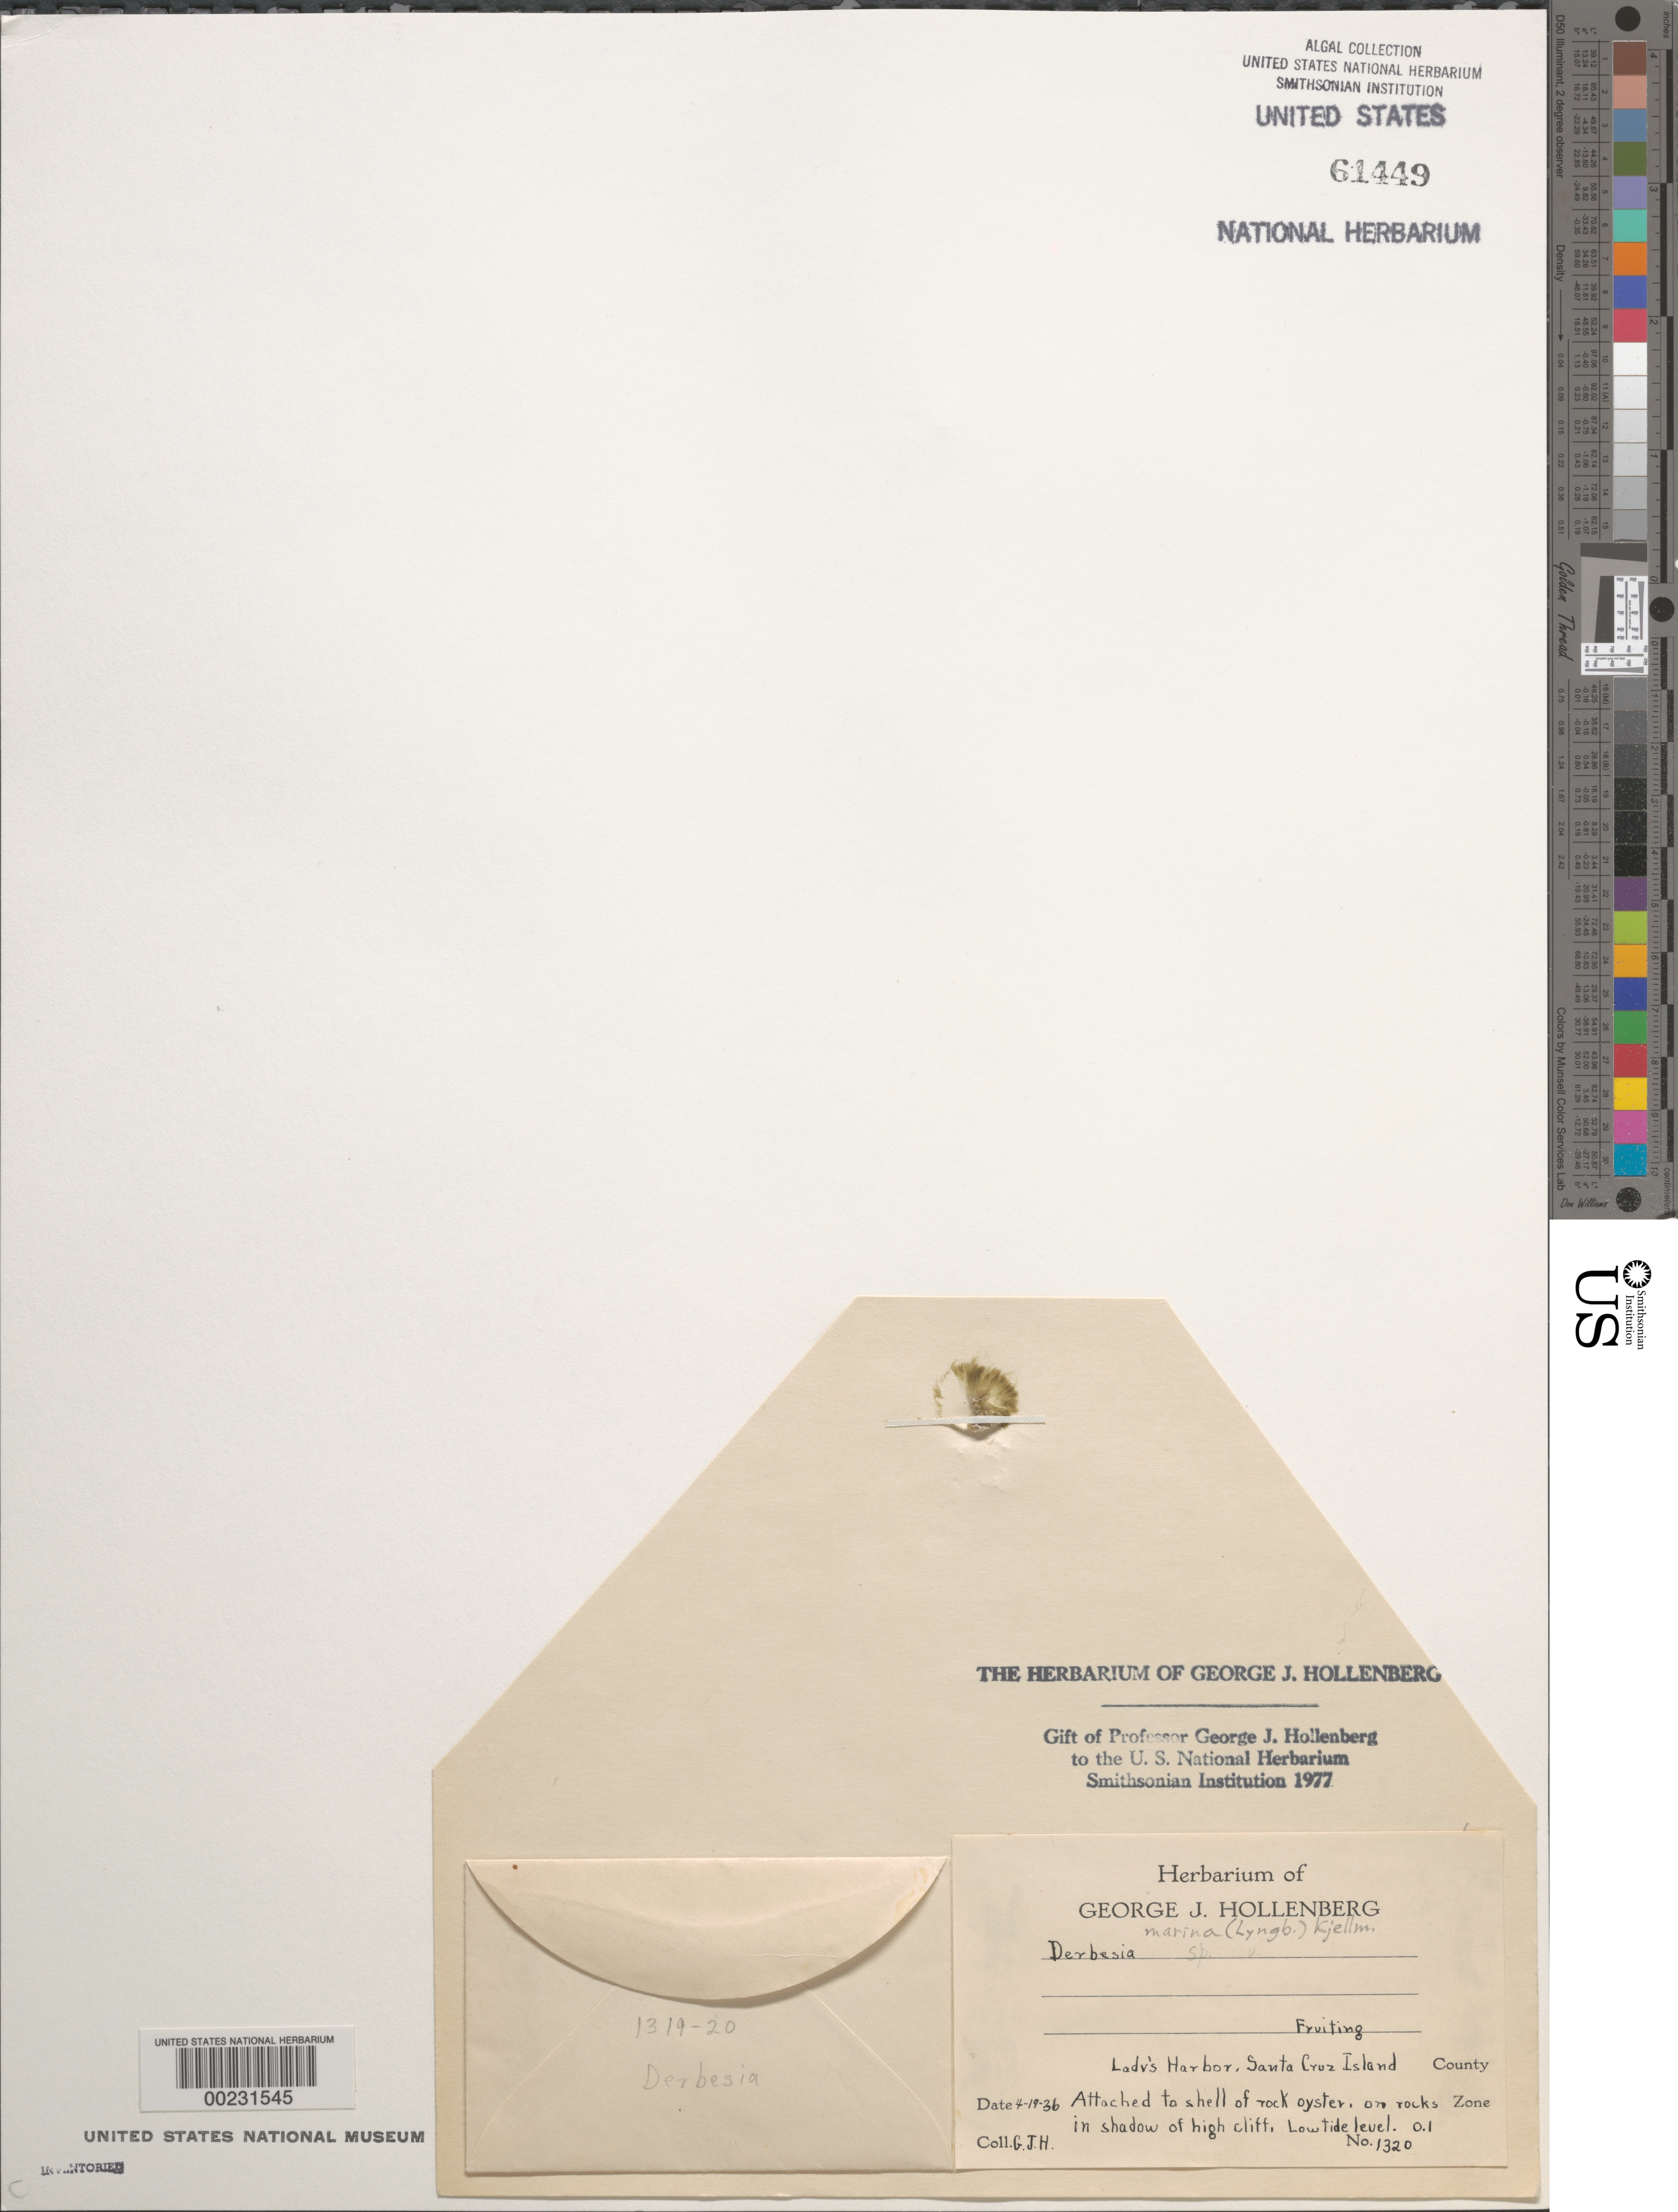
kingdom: Plantae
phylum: Chlorophyta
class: Ulvophyceae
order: Bryopsidales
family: Derbesiaceae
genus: Derbesia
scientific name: Derbesia marina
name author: (Lyngb.) Solier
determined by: Hollenberg, George J.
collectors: G. Hollenberg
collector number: GJH 1320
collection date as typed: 19 Apr 1936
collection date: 1936-04-19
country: United States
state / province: California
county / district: Santa Barbara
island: Santa Cruz Island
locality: Lady's Harbor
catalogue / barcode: US 61449